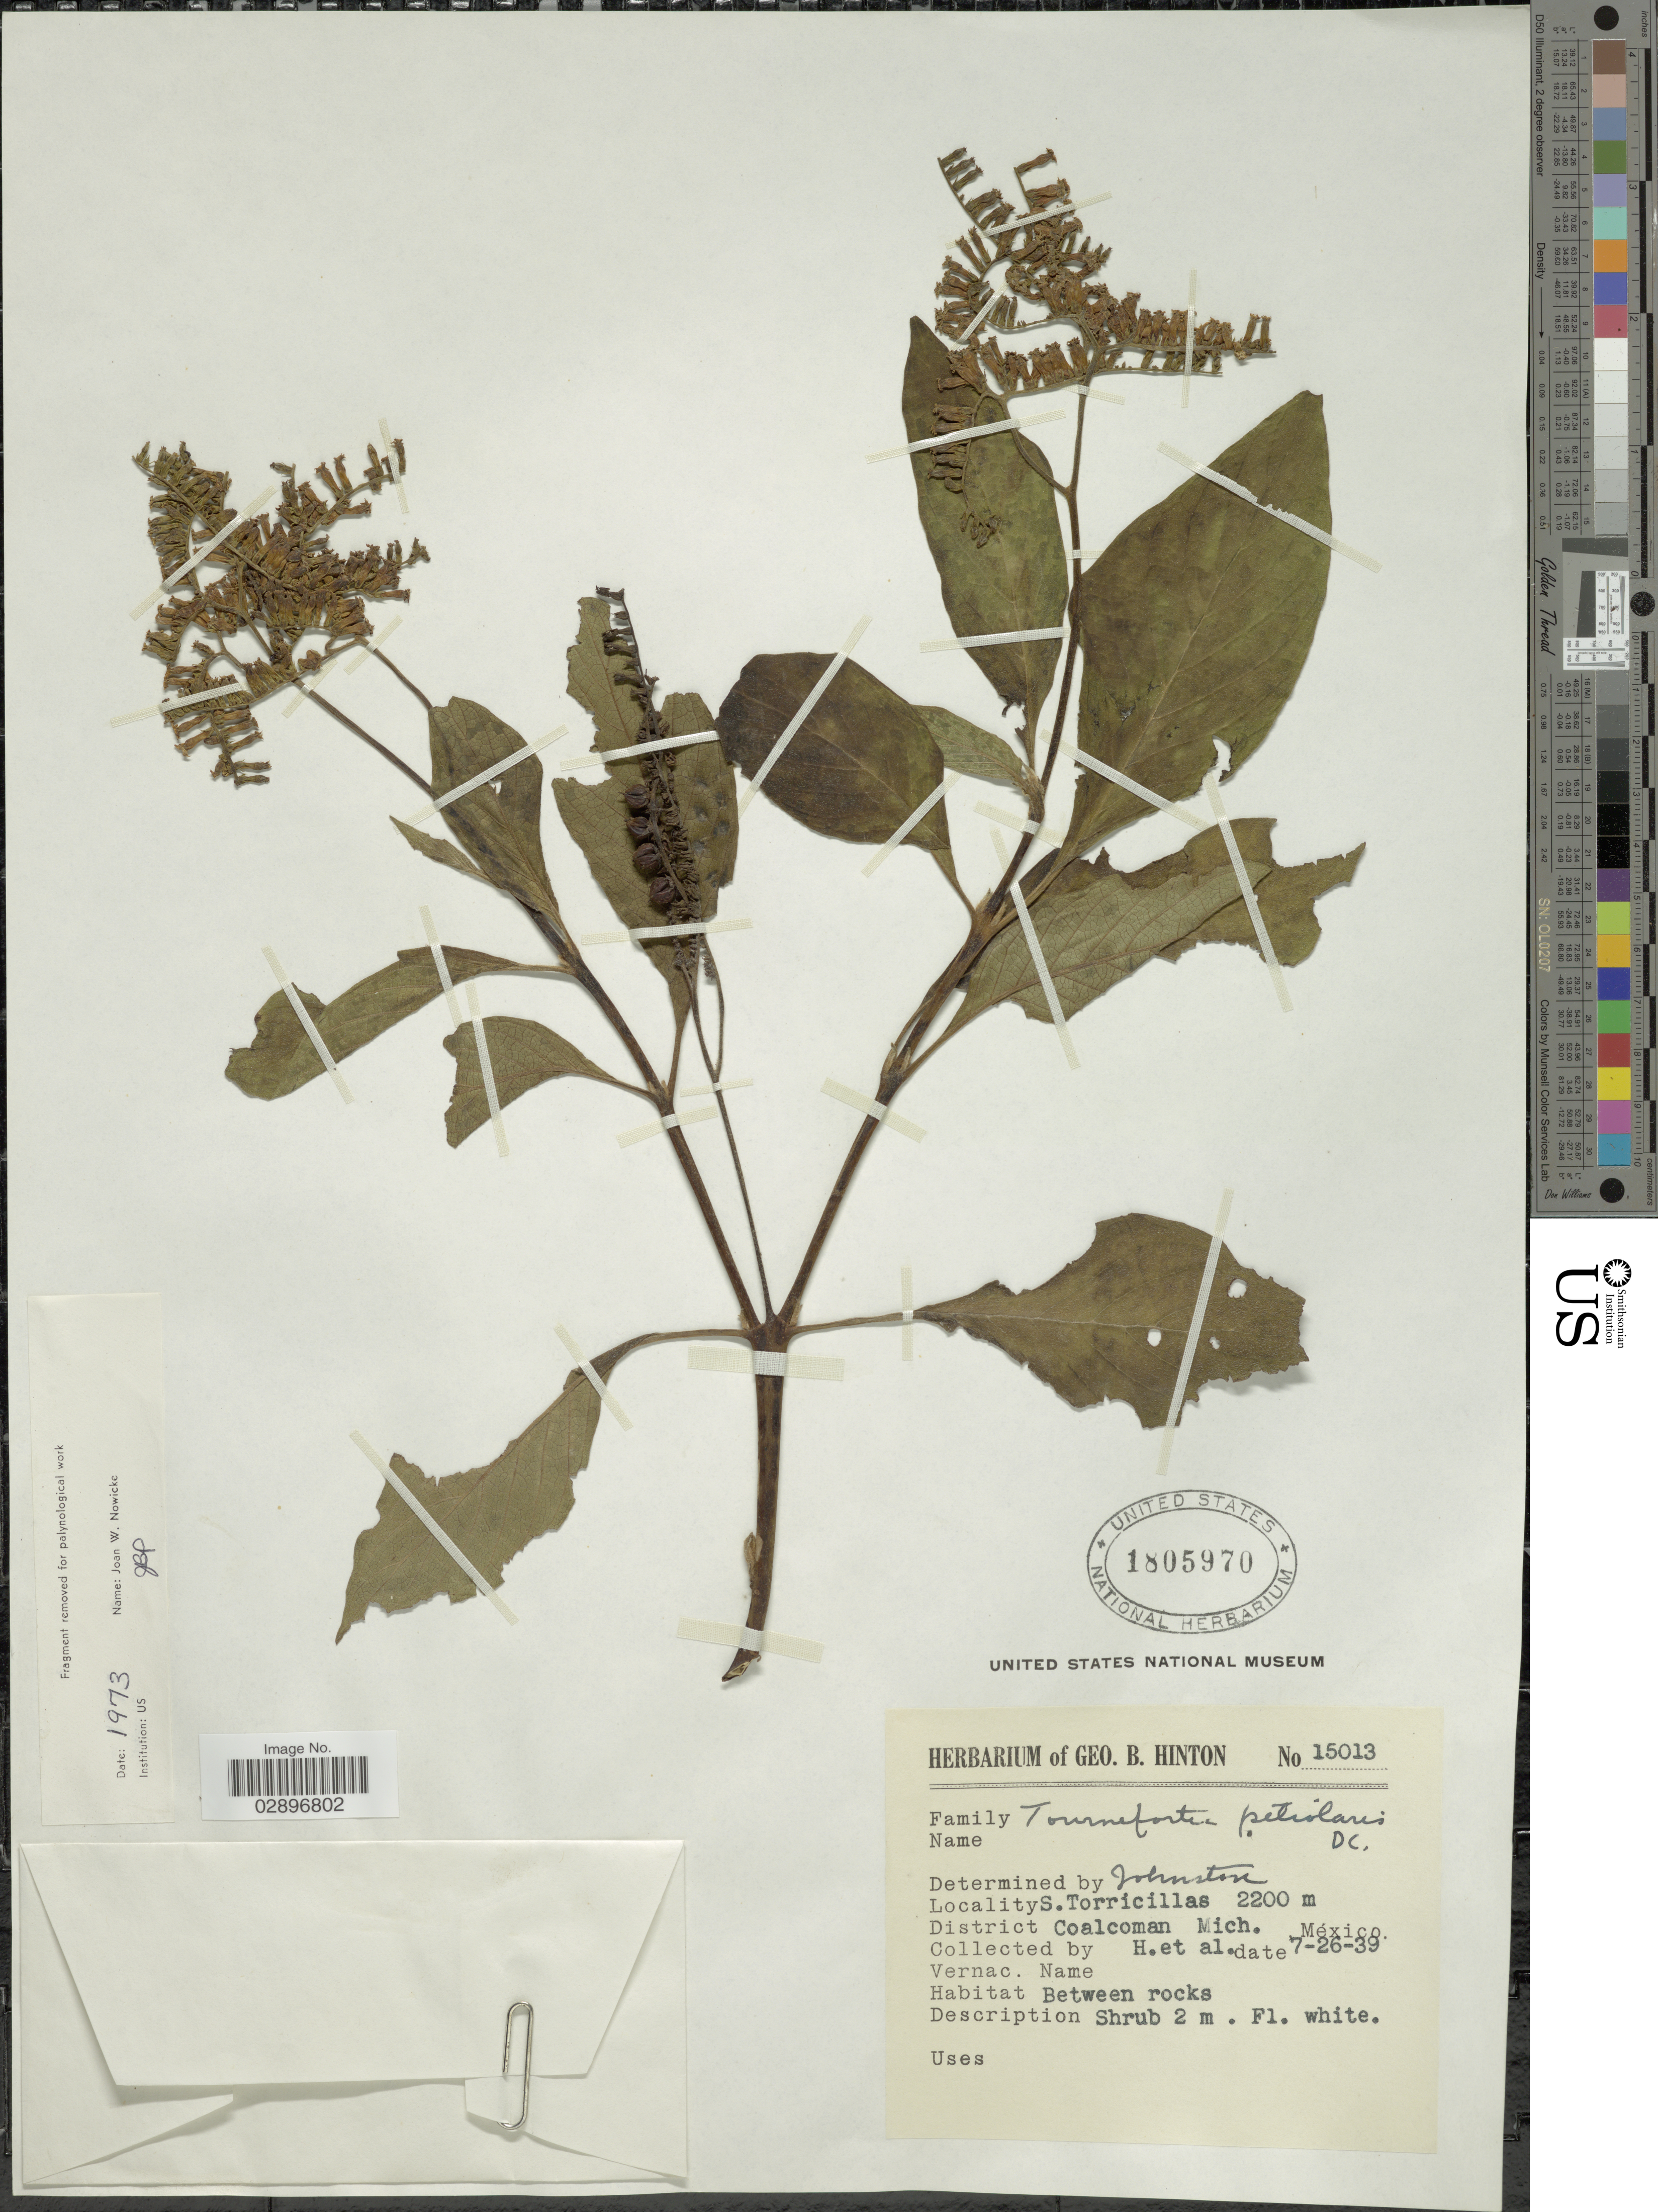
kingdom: Plantae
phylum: Tracheophyta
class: Magnoliopsida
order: Boraginales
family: Heliotropiaceae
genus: Tournefortia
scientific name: Tournefortia petiolaris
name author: DC.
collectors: G. B. Hinton & et al.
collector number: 15013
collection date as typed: Transcribed d/m/y: 26/7/39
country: Mexico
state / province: Michoacán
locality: S. Torricillas. District Coalcoman.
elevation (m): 2200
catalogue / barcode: US 1805970